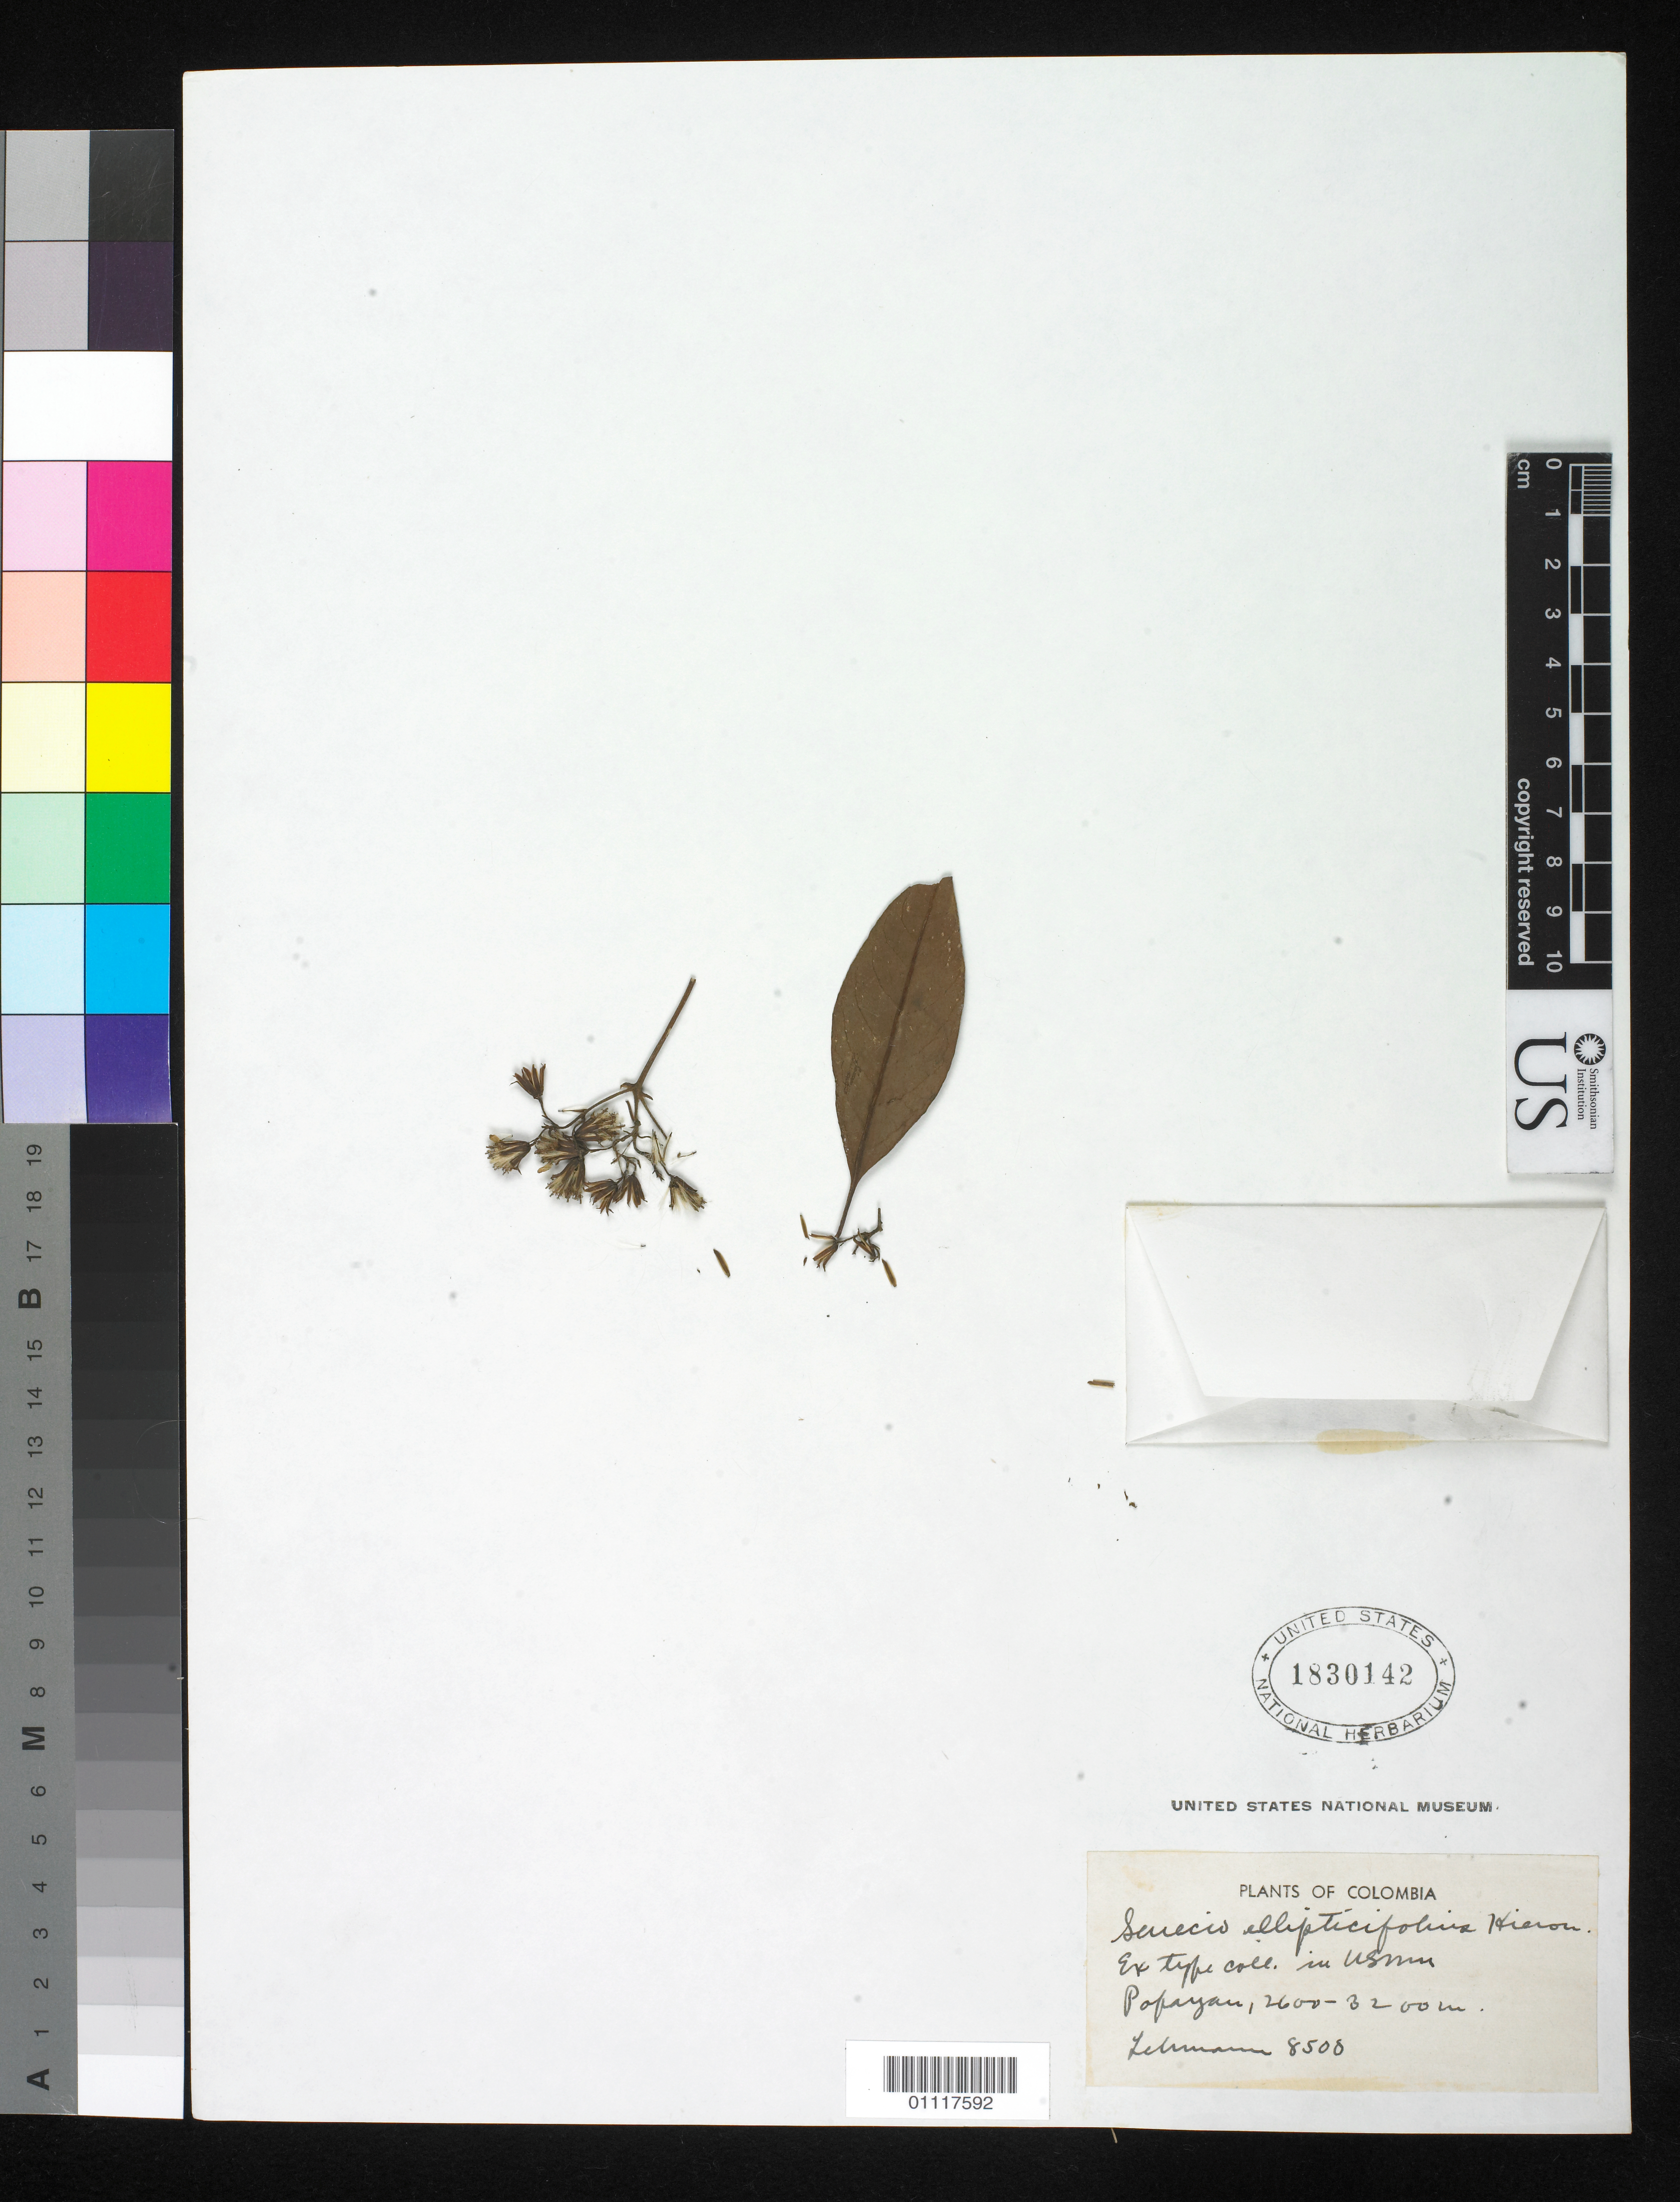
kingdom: Plantae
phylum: Tracheophyta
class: Magnoliopsida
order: Asterales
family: Asteraceae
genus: Senecio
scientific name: Senecio ellipticifolius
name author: Hieron.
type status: Isotype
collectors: F. C. Lehmann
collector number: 8508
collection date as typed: May ---- to -- Jun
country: Colombia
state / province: Cauca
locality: Popayan.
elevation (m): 2600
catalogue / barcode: US 1830142